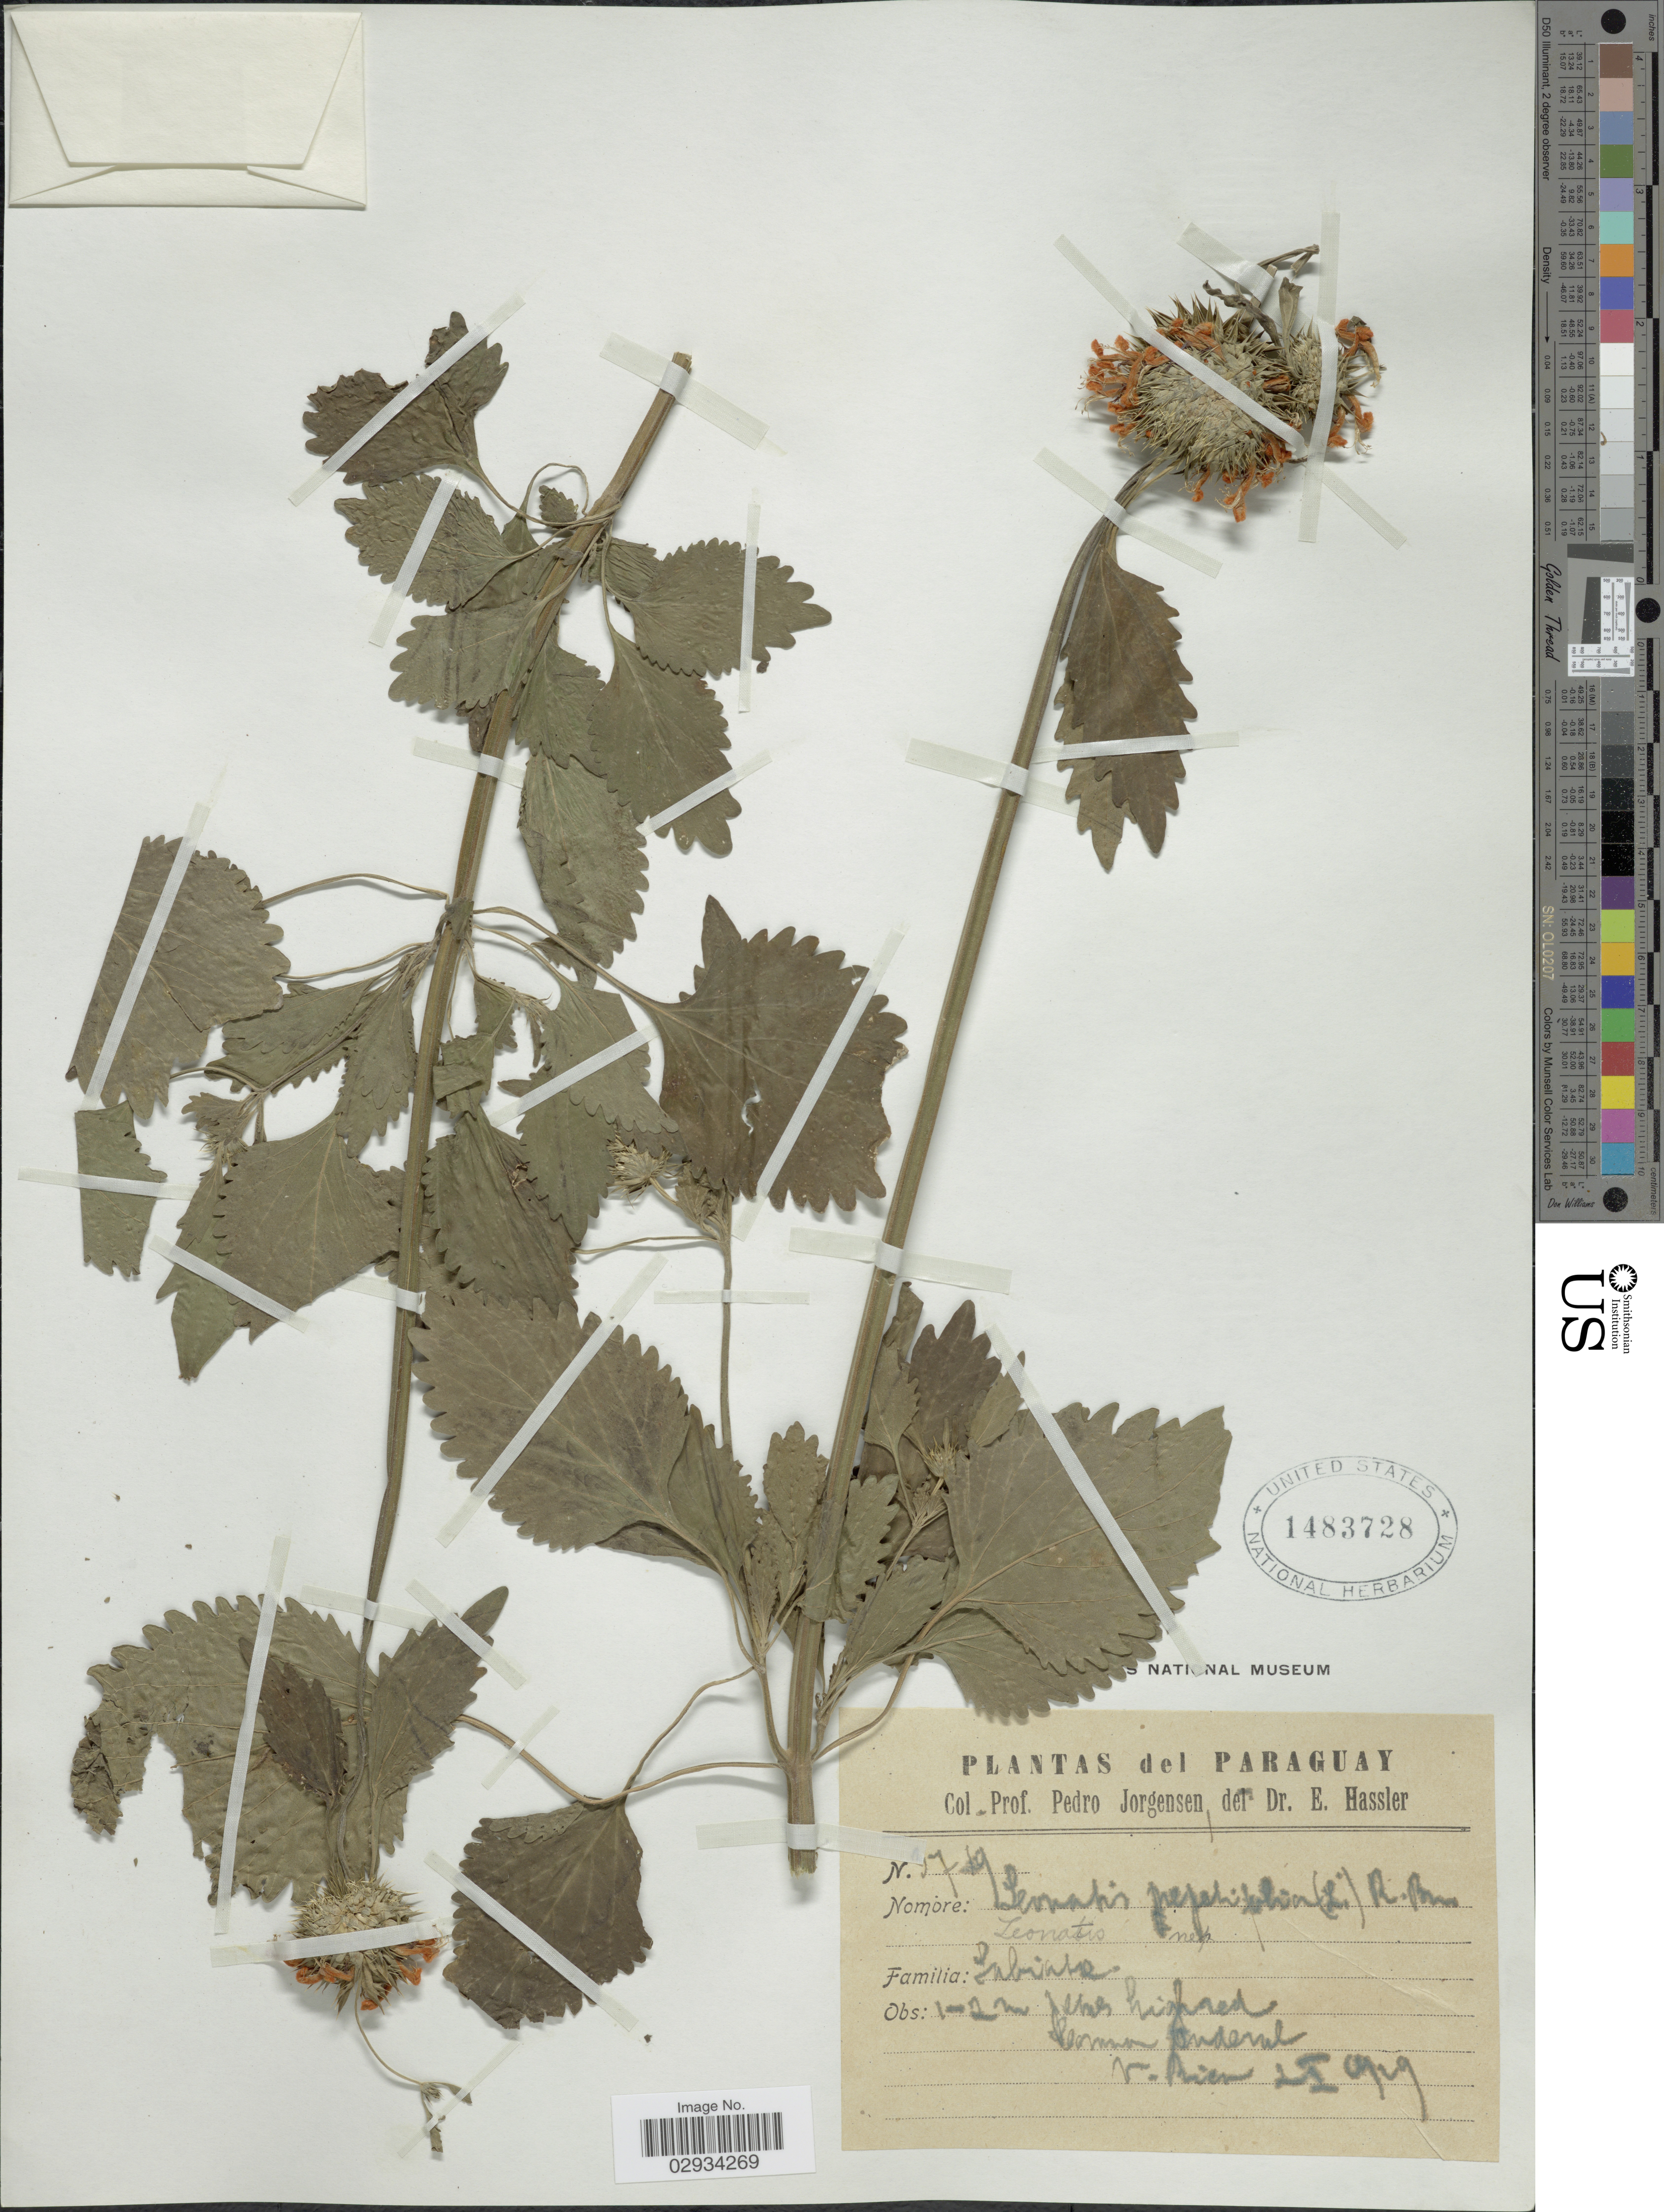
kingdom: Plantae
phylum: Tracheophyta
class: Magnoliopsida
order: Lamiales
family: Lamiaceae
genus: Leonotis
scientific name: Leonotis nepetifolia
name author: (L.) R. Br.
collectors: P. Jörgensen & E. Hassler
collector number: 5719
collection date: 1929-01-02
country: Paraguay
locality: V. Rica.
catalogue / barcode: US 1483728